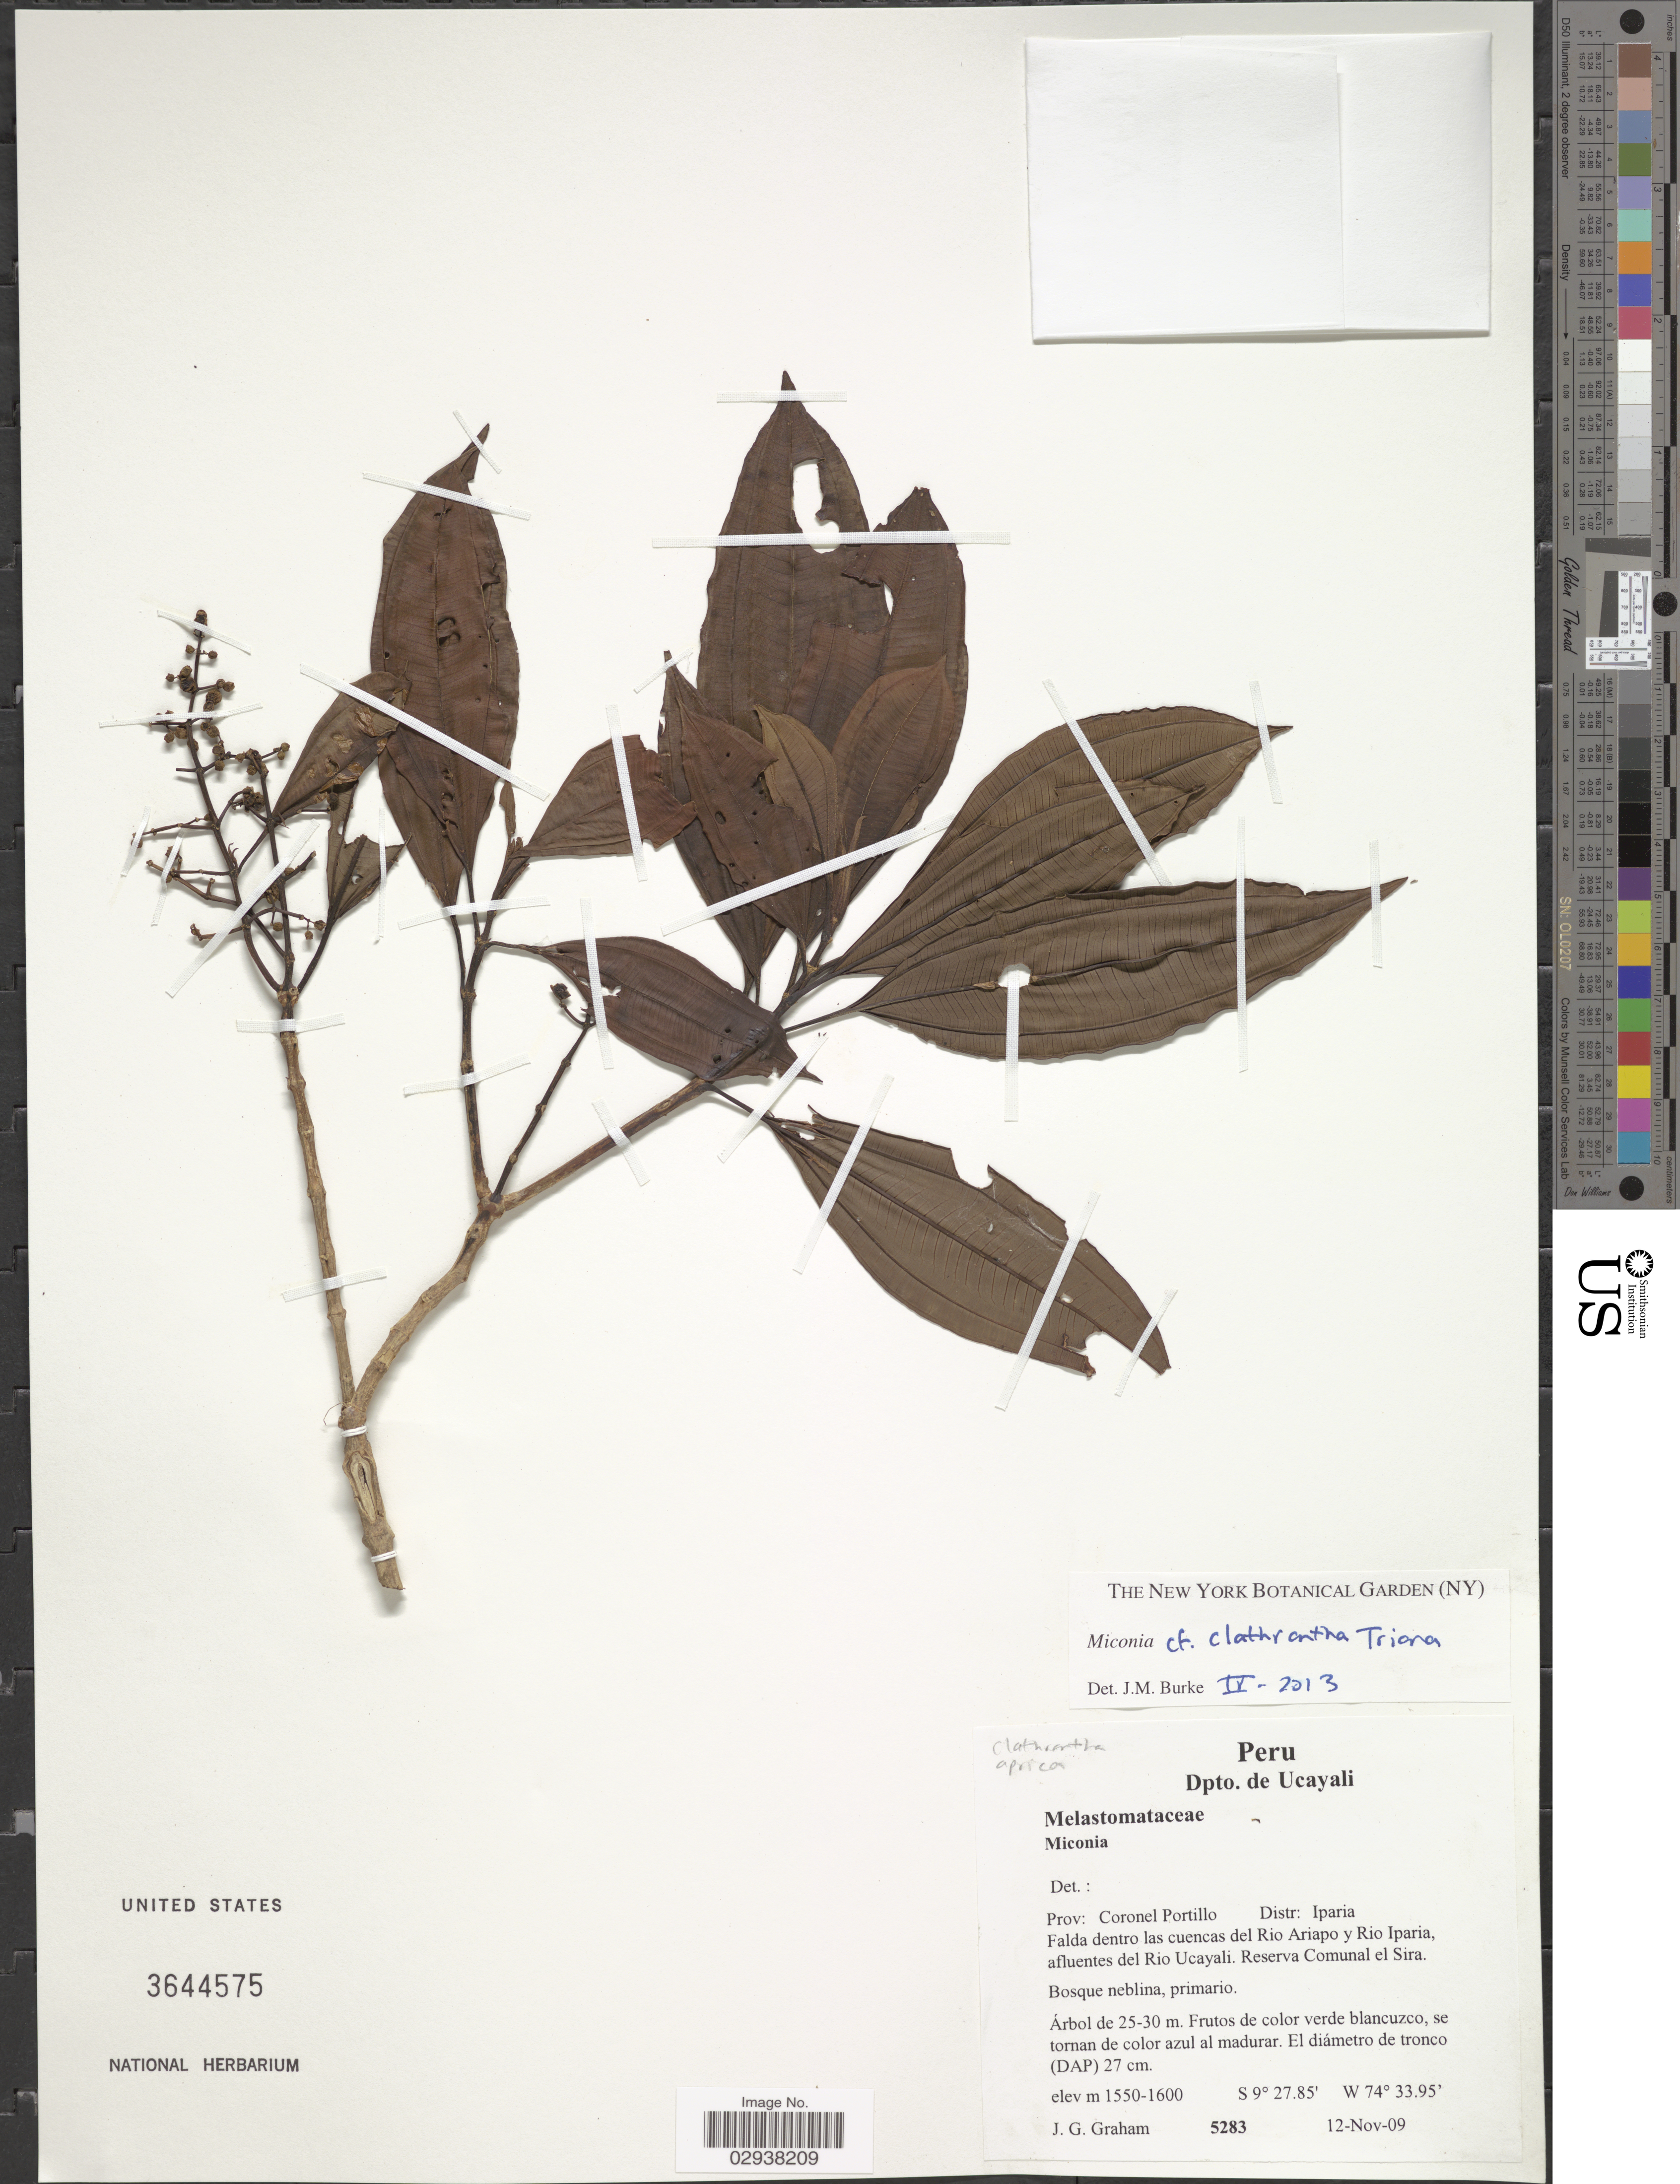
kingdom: Plantae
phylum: Tracheophyta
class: Magnoliopsida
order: Myrtales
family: Melastomataceae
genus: Miconia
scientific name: Miconia clathrantha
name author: Triana ex Cogn. in A. DC.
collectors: J. Graham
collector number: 5283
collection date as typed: Transcribed d/m/y: 12/11/9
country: Peru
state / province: Ucayali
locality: Dpto. de Ucayali. Prov: Coronel Portillo. Distr: Iparia. Falda dentro las cuencas del Rio Ariapo y Rio Iparia, afluentes del Rio Ucayali. Reserva Comunal el Sira.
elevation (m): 1550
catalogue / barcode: US 3644575